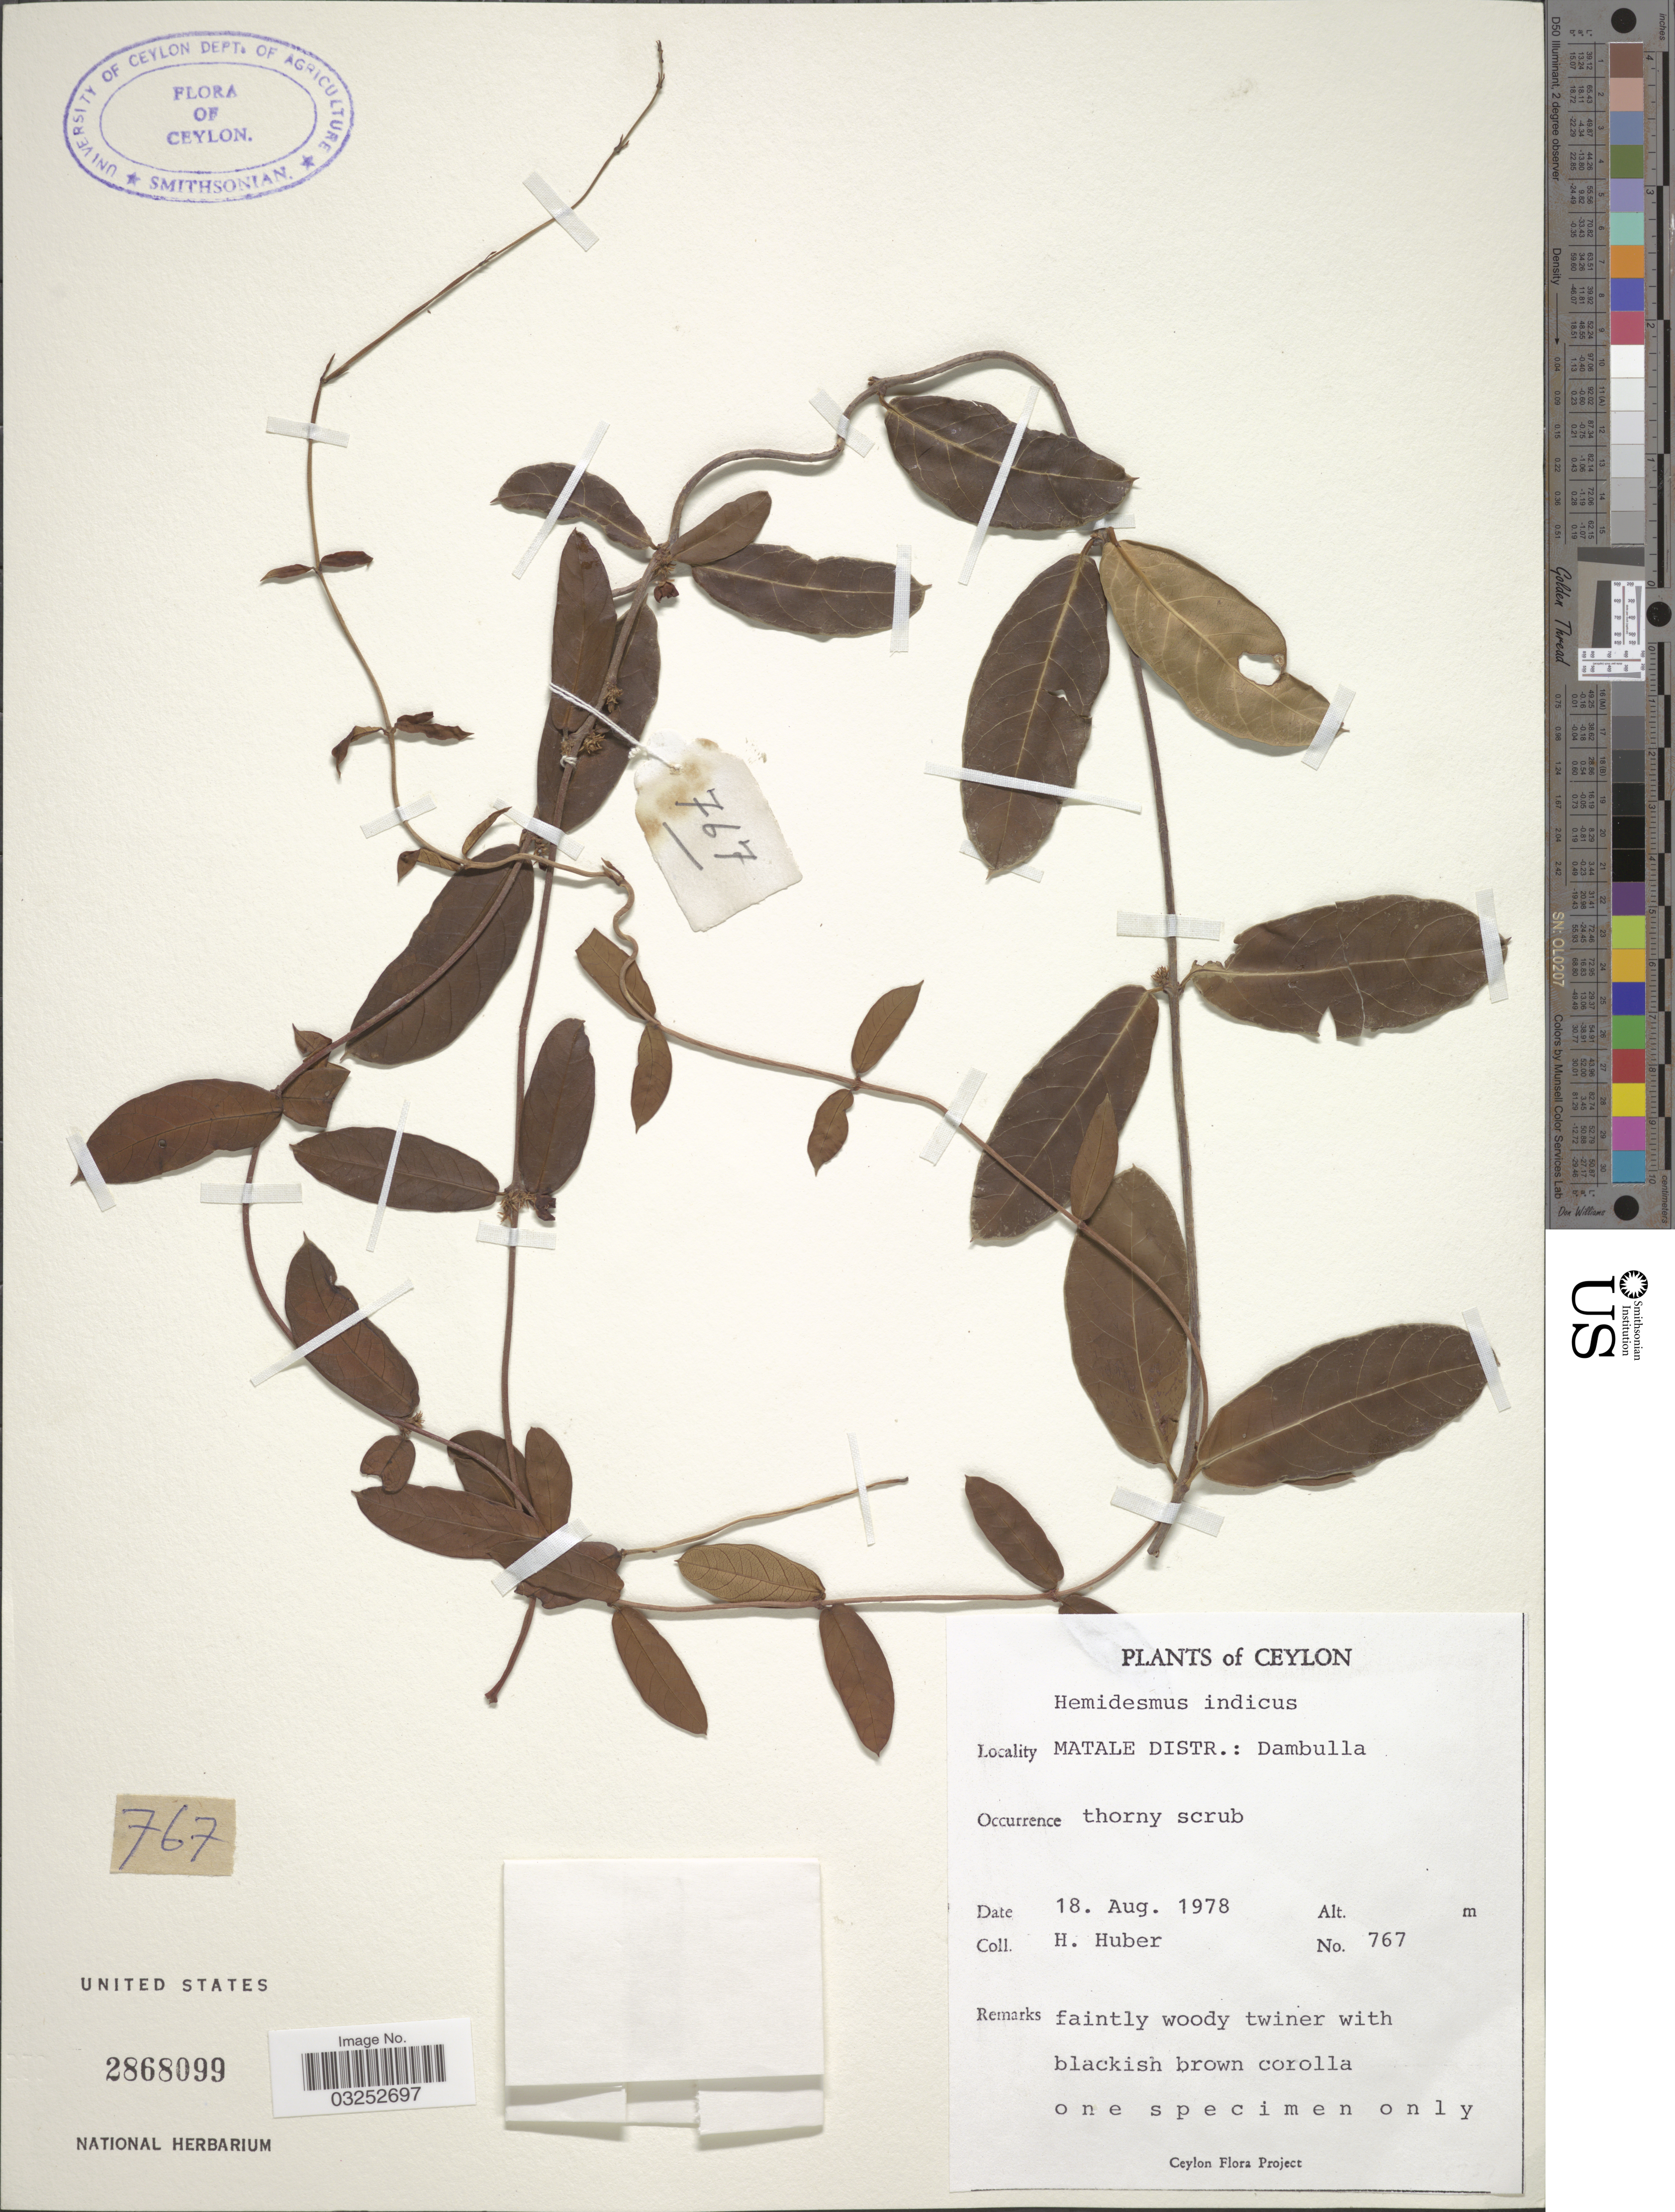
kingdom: Plantae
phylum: Tracheophyta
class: Magnoliopsida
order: Gentianales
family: Apocynaceae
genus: Hemidesmus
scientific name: Hemidesmus indicus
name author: (L.) R. Br. ex Schult.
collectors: H. Huber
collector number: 767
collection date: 1978-08-18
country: Sri Lanka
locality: Ceylon, Matale Distr.: Dambulla.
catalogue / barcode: US 2868099